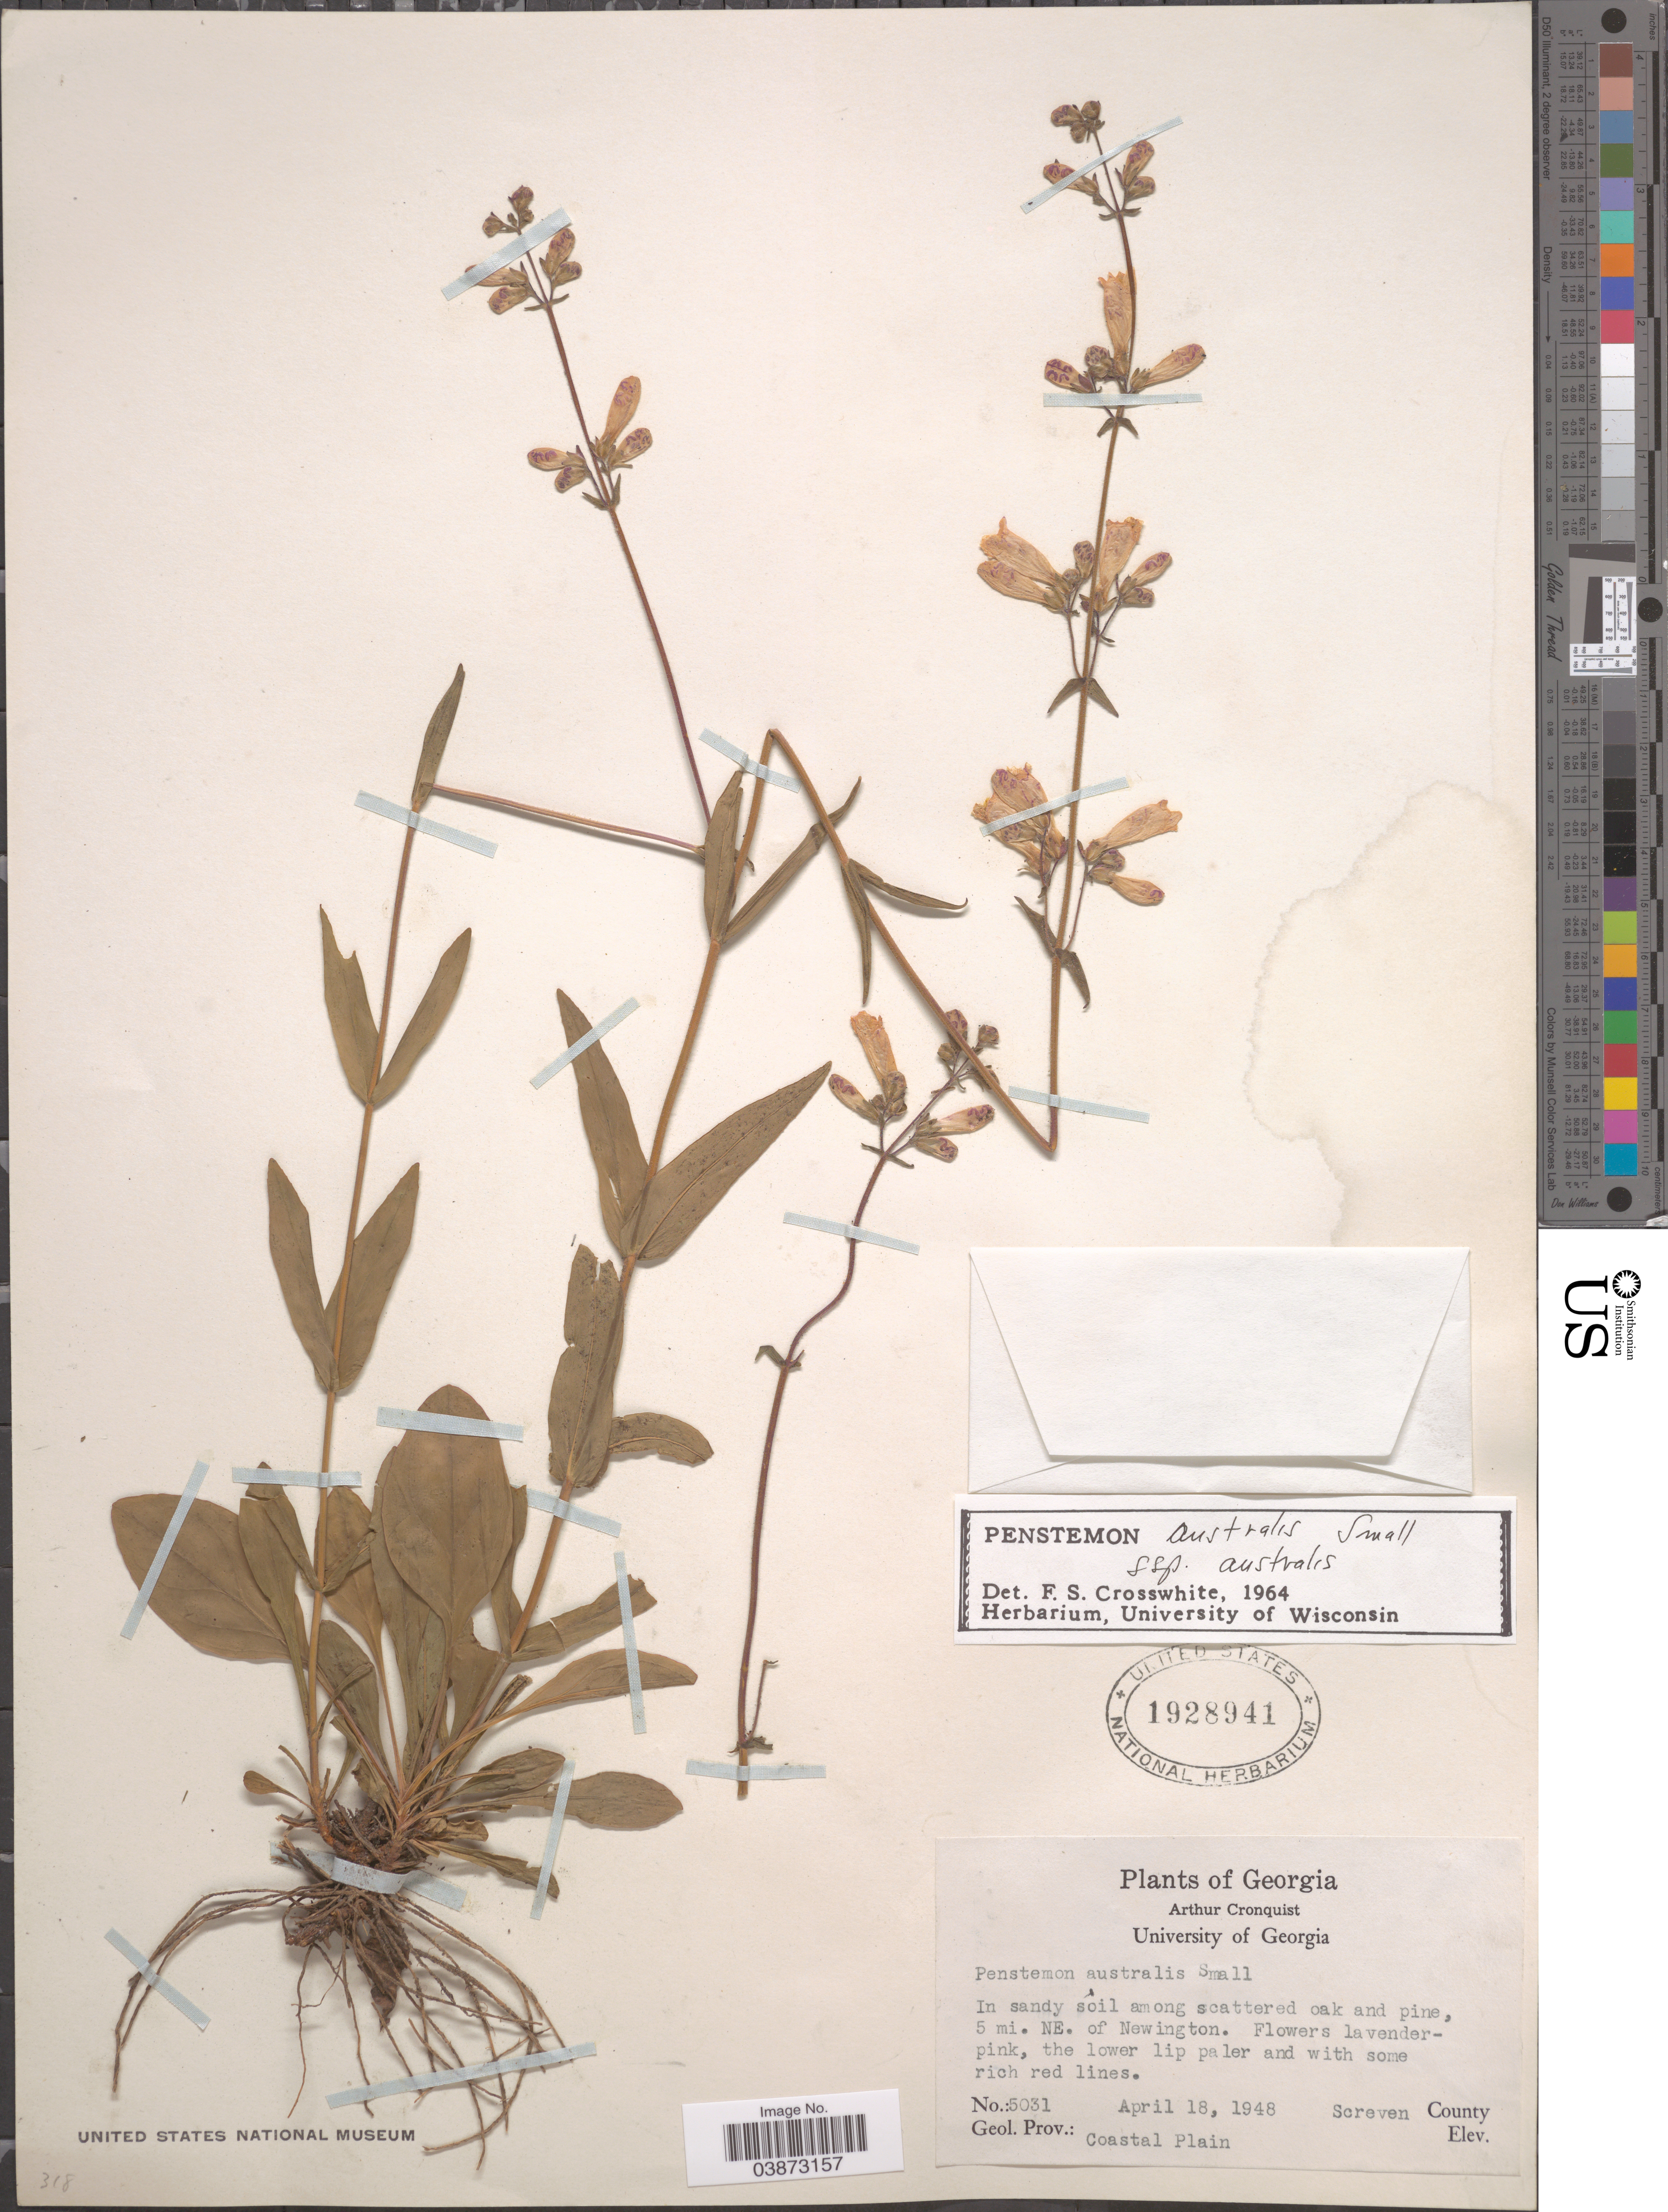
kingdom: Plantae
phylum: Tracheophyta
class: Magnoliopsida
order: Lamiales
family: Plantaginaceae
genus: Penstemon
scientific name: Penstemon australis subsp. australis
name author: Small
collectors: A. J. Cronquist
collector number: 5031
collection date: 1948-04-18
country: United States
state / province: Georgia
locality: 5 mi. NE. of Newington. Geol. Prov.: Coastal Plain. Screven County.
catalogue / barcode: US 1928941